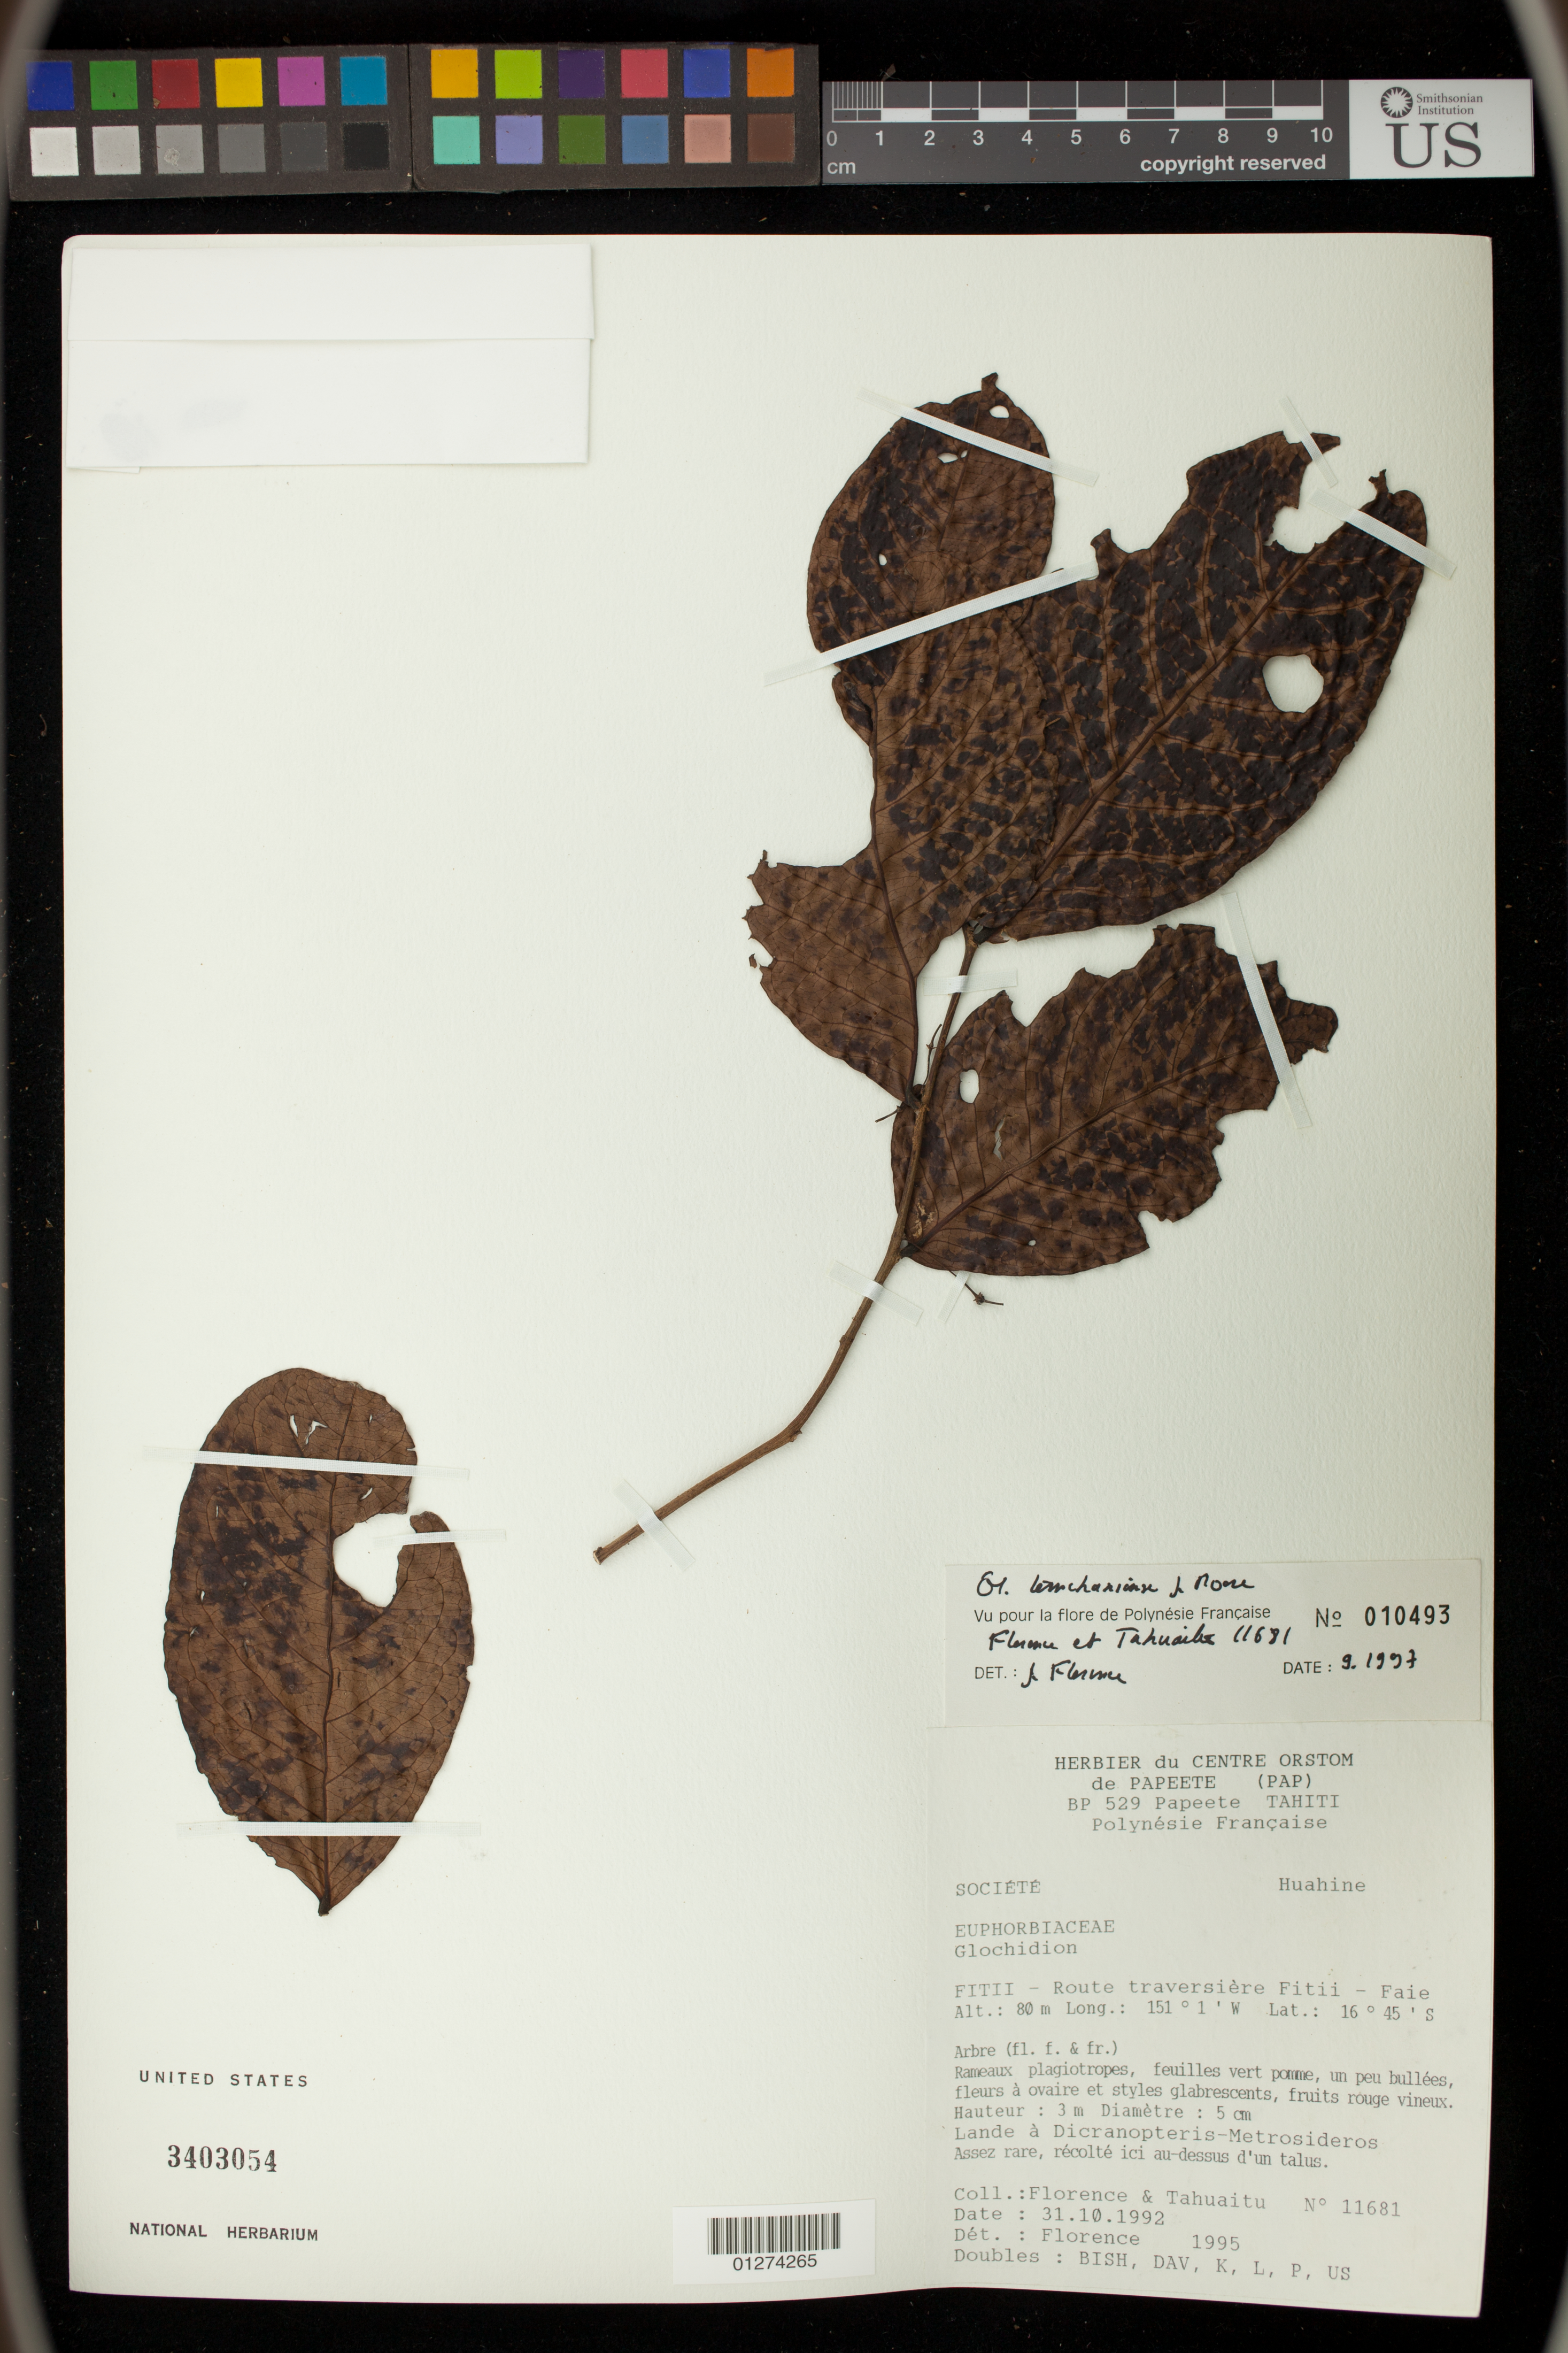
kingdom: Plantae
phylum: Tracheophyta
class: Magnoliopsida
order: Malpighiales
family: Phyllanthaceae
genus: Phyllanthus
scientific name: Phyllanthus temehaniensis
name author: (J.W. Moore) W.L. Wagner & Lorence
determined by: Wagner, W. L., (BOT), Smithsonian Institution - National Museum of Natural History (UNITED STATES)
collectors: -. Florence & -. Tahuaitu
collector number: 11681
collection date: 1992-10-31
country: French Polynesia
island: Huahine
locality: Society Islands: Huahine Island. Fitii - Route traversiere Fitii - Faie.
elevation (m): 80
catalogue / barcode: US 3403054